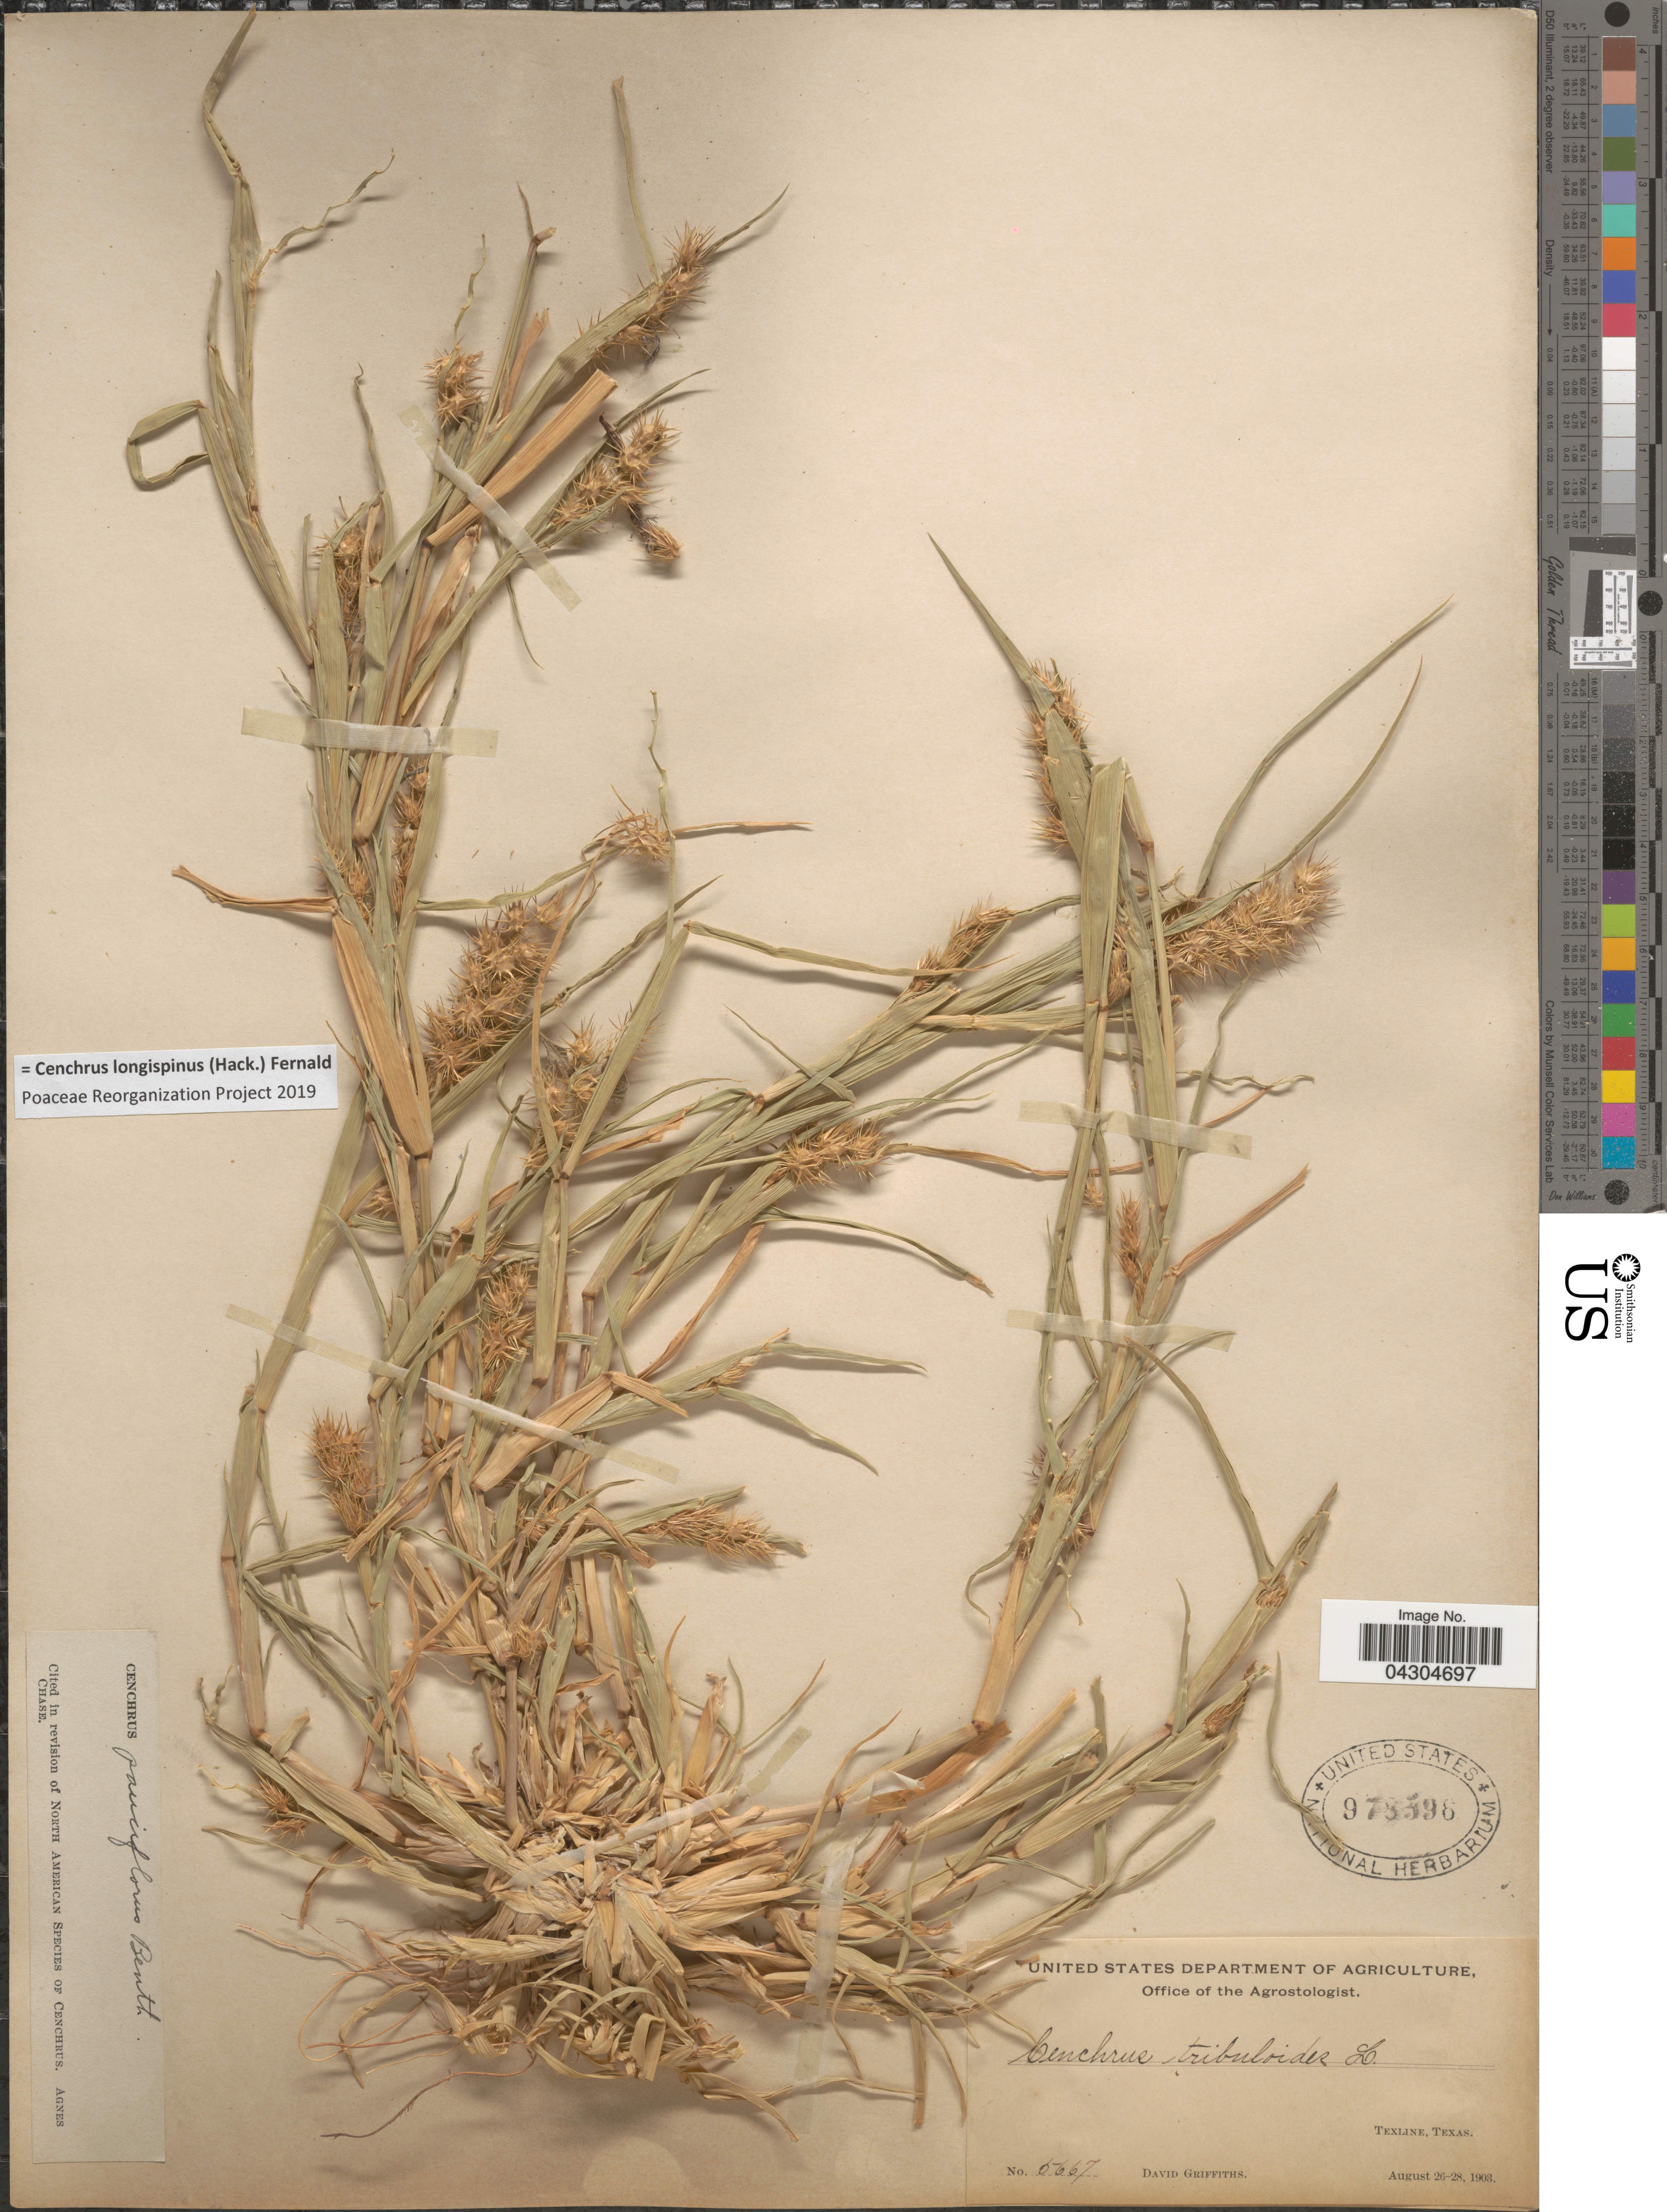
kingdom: Plantae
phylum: Tracheophyta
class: Liliopsida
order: Poales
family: Poaceae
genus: Cenchrus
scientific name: Cenchrus longispinus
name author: (Hack.) Fernald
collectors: D. Griffiths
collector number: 5667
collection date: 1903-08-26/1903-08-28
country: United States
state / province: Texas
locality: Texline.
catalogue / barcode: US 978596